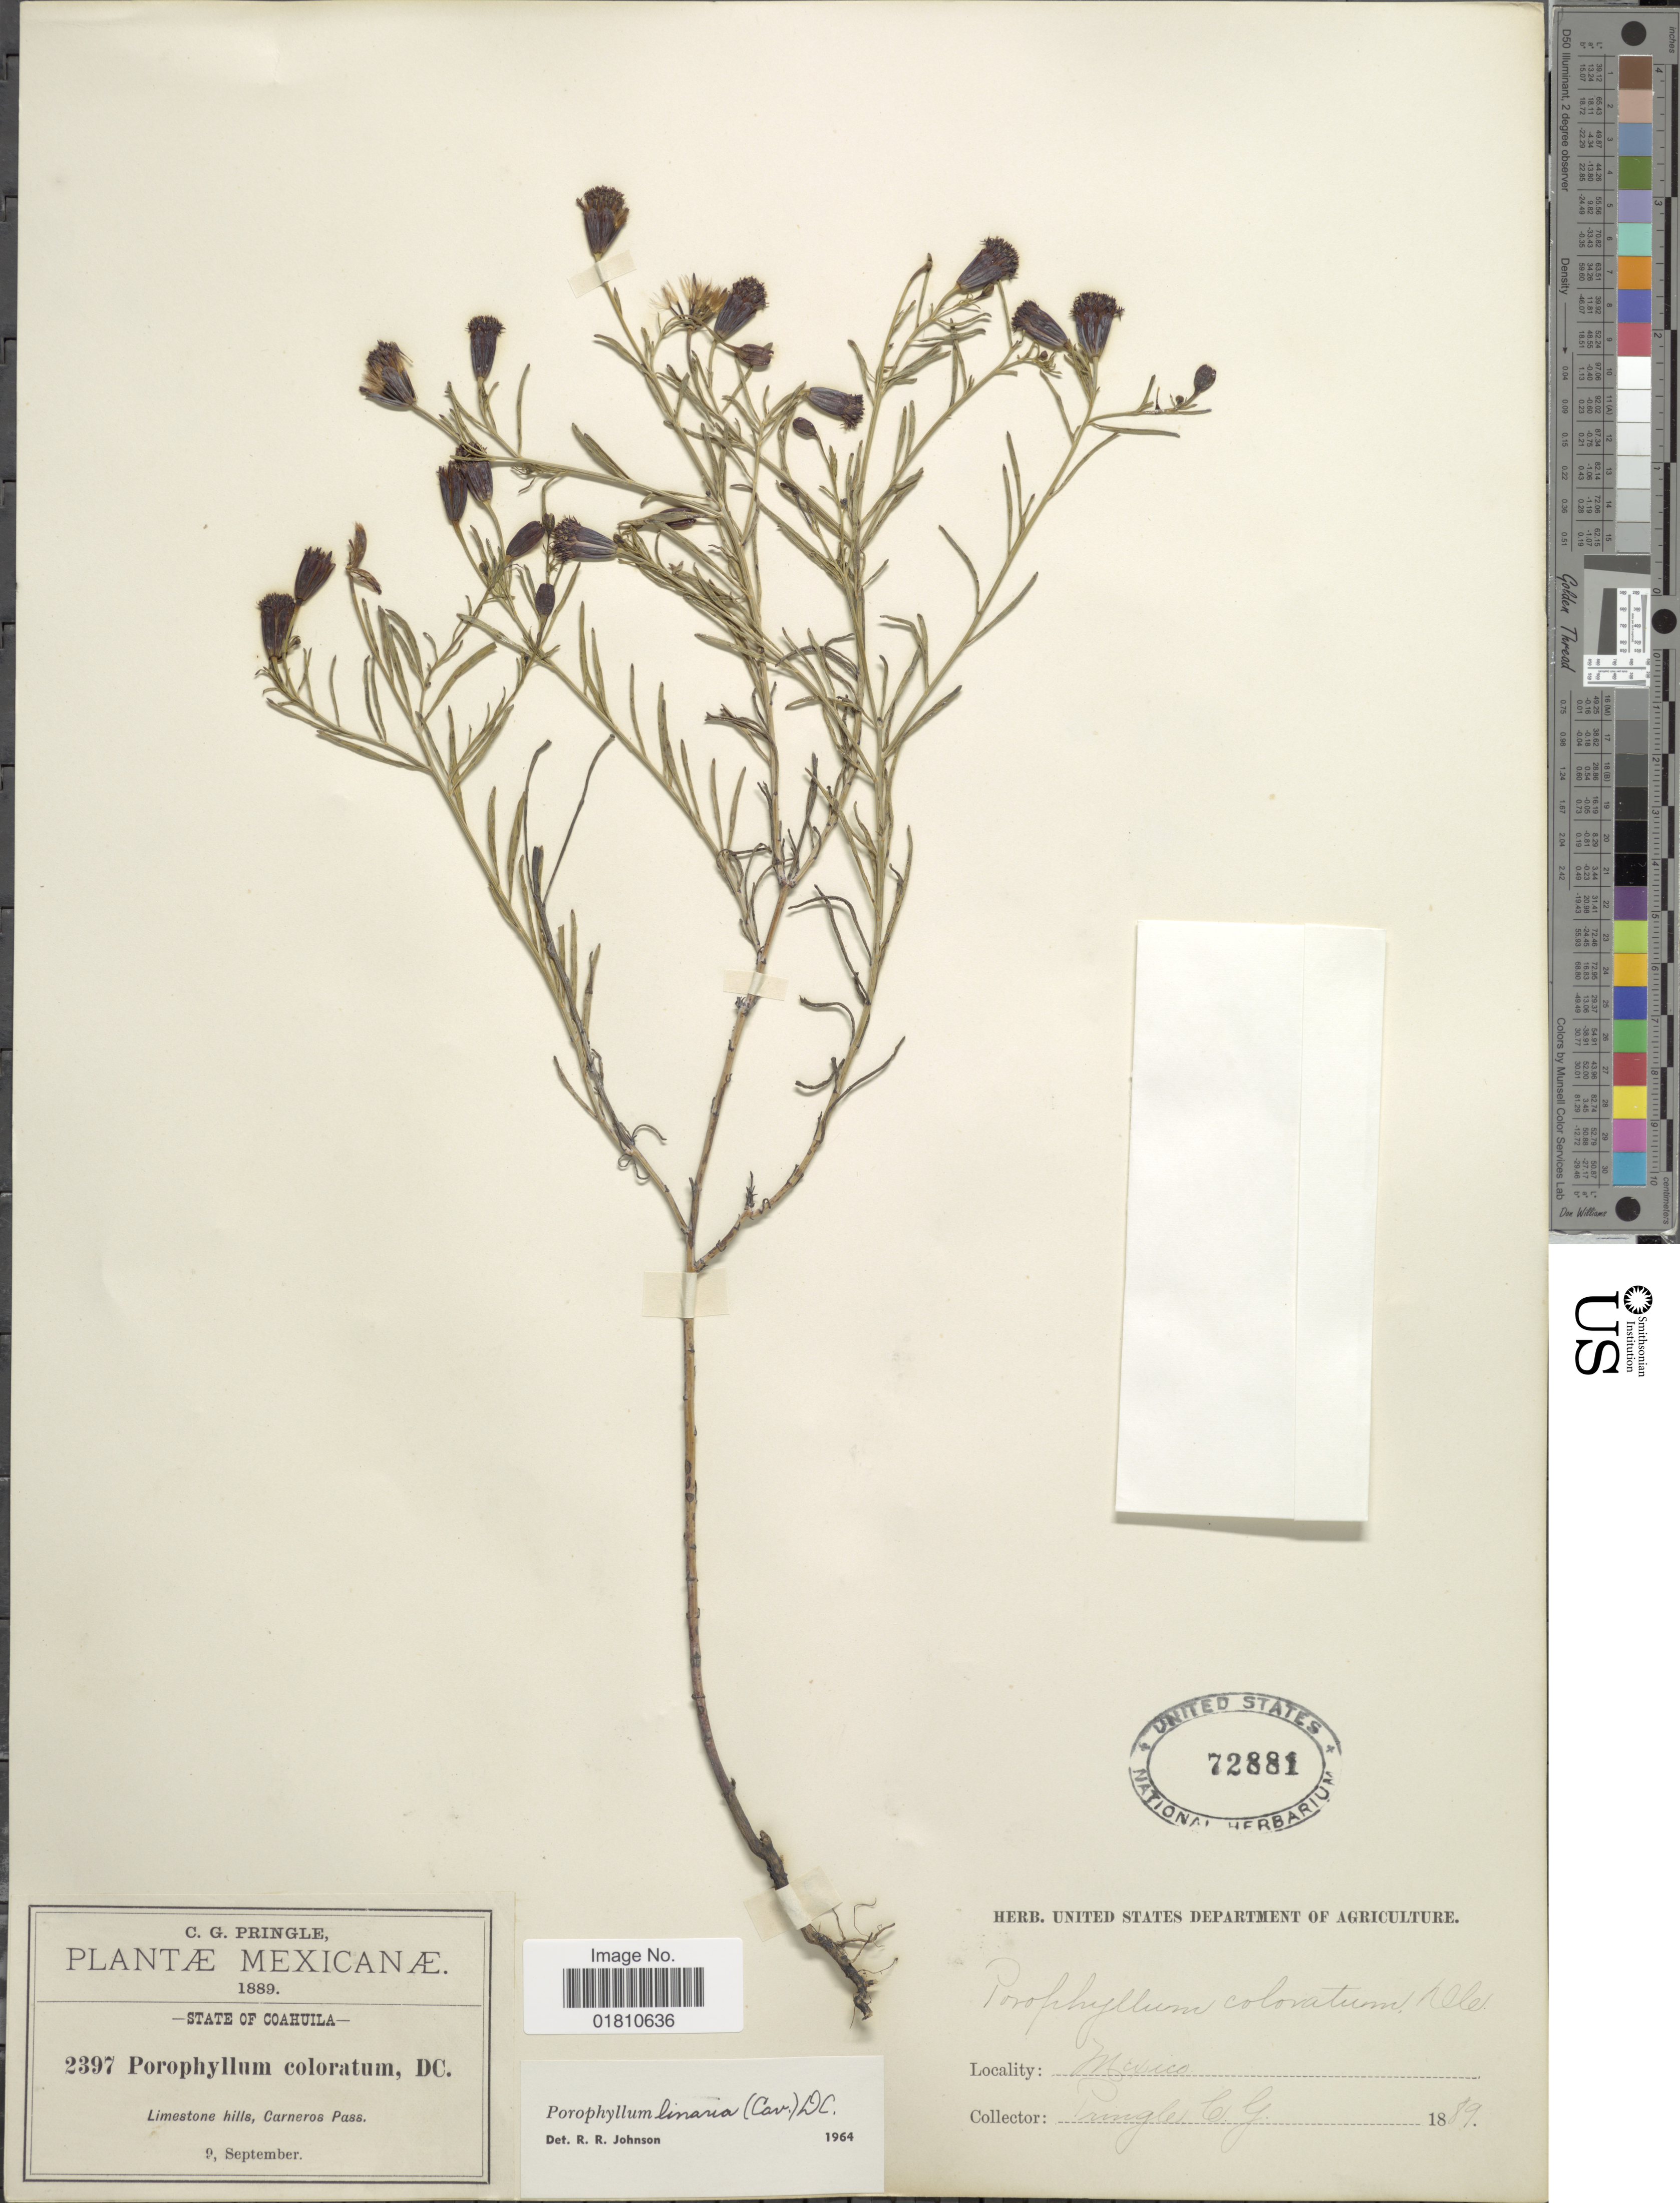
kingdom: Plantae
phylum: Tracheophyta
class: Magnoliopsida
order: Asterales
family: Asteraceae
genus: Porophyllum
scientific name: Porophyllum linaria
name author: (Cav.) DC.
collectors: C. G. Pringle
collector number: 2397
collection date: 1889-09-09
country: Mexico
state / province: Coahuila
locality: Limestone hills, Carneros Pass.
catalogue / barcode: US 72881